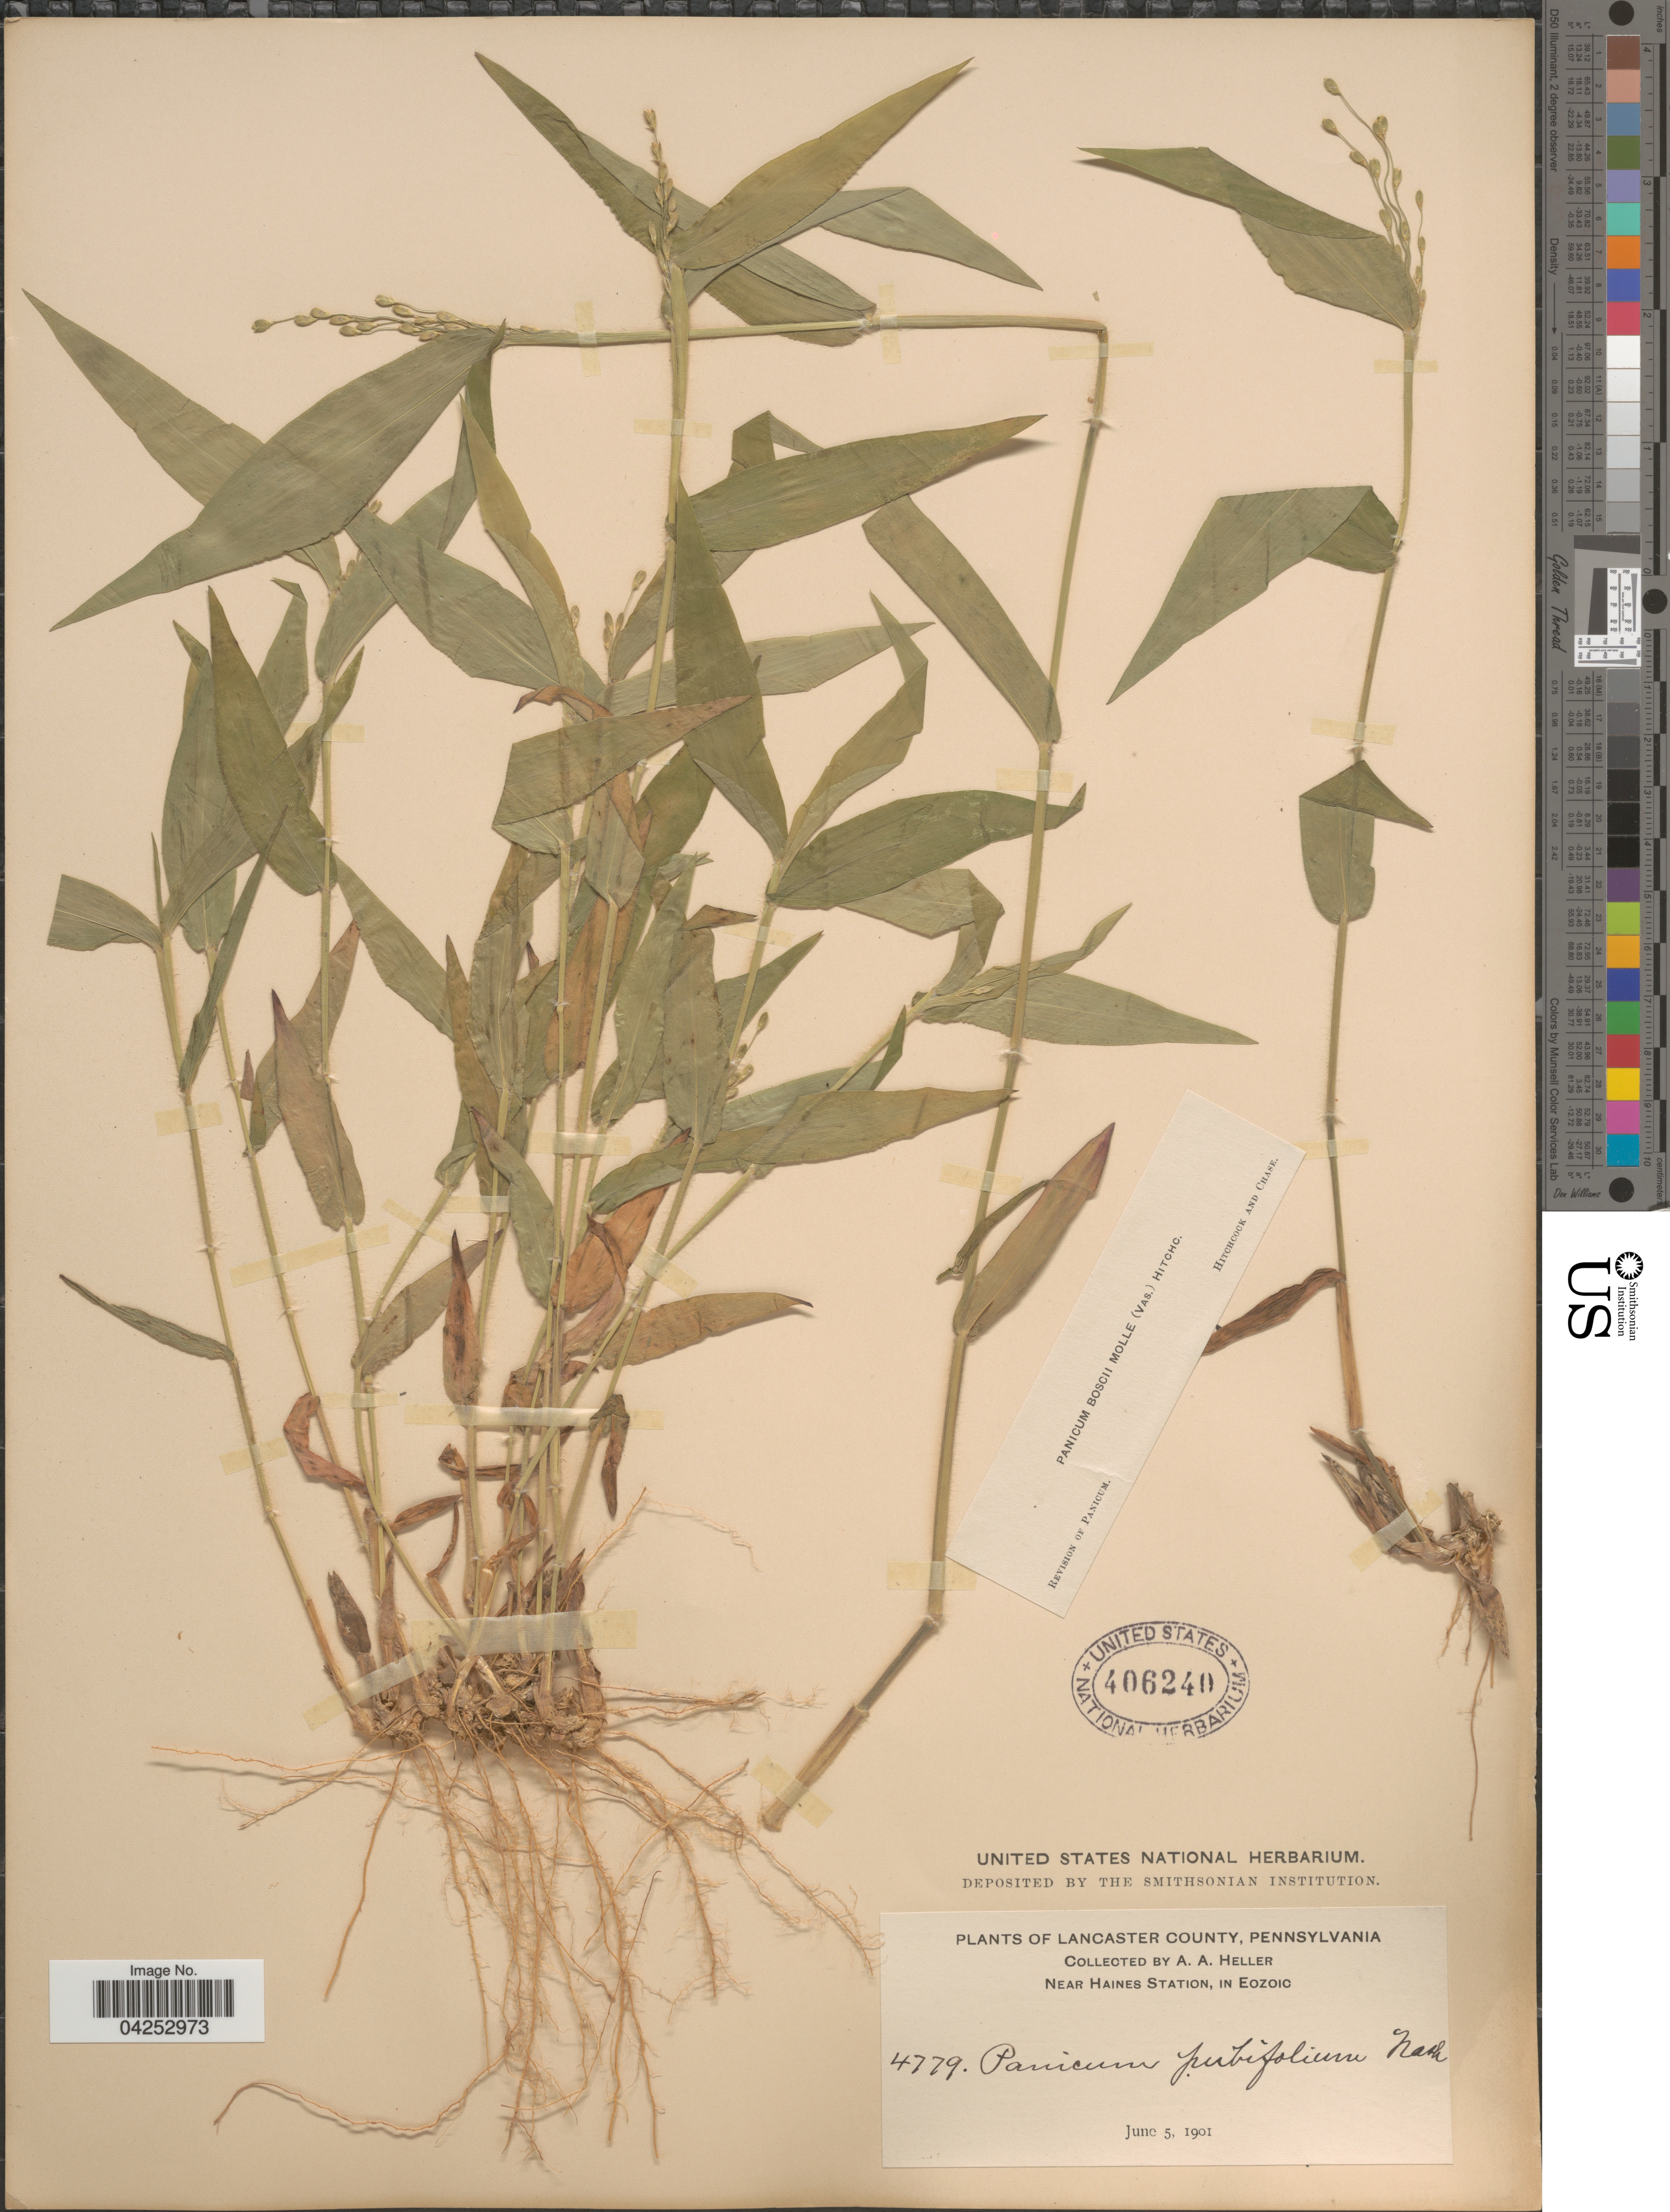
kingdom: Plantae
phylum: Tracheophyta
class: Liliopsida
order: Poales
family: Poaceae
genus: Dichanthelium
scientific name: Dichanthelium boscii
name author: (Poir.) Gould & C.A. Clark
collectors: A. A. Heller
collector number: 4779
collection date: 1901-06-05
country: United States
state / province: Pennsylvania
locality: Lancaster County. Near Haines Station, in Eozoic.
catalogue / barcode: US 406240